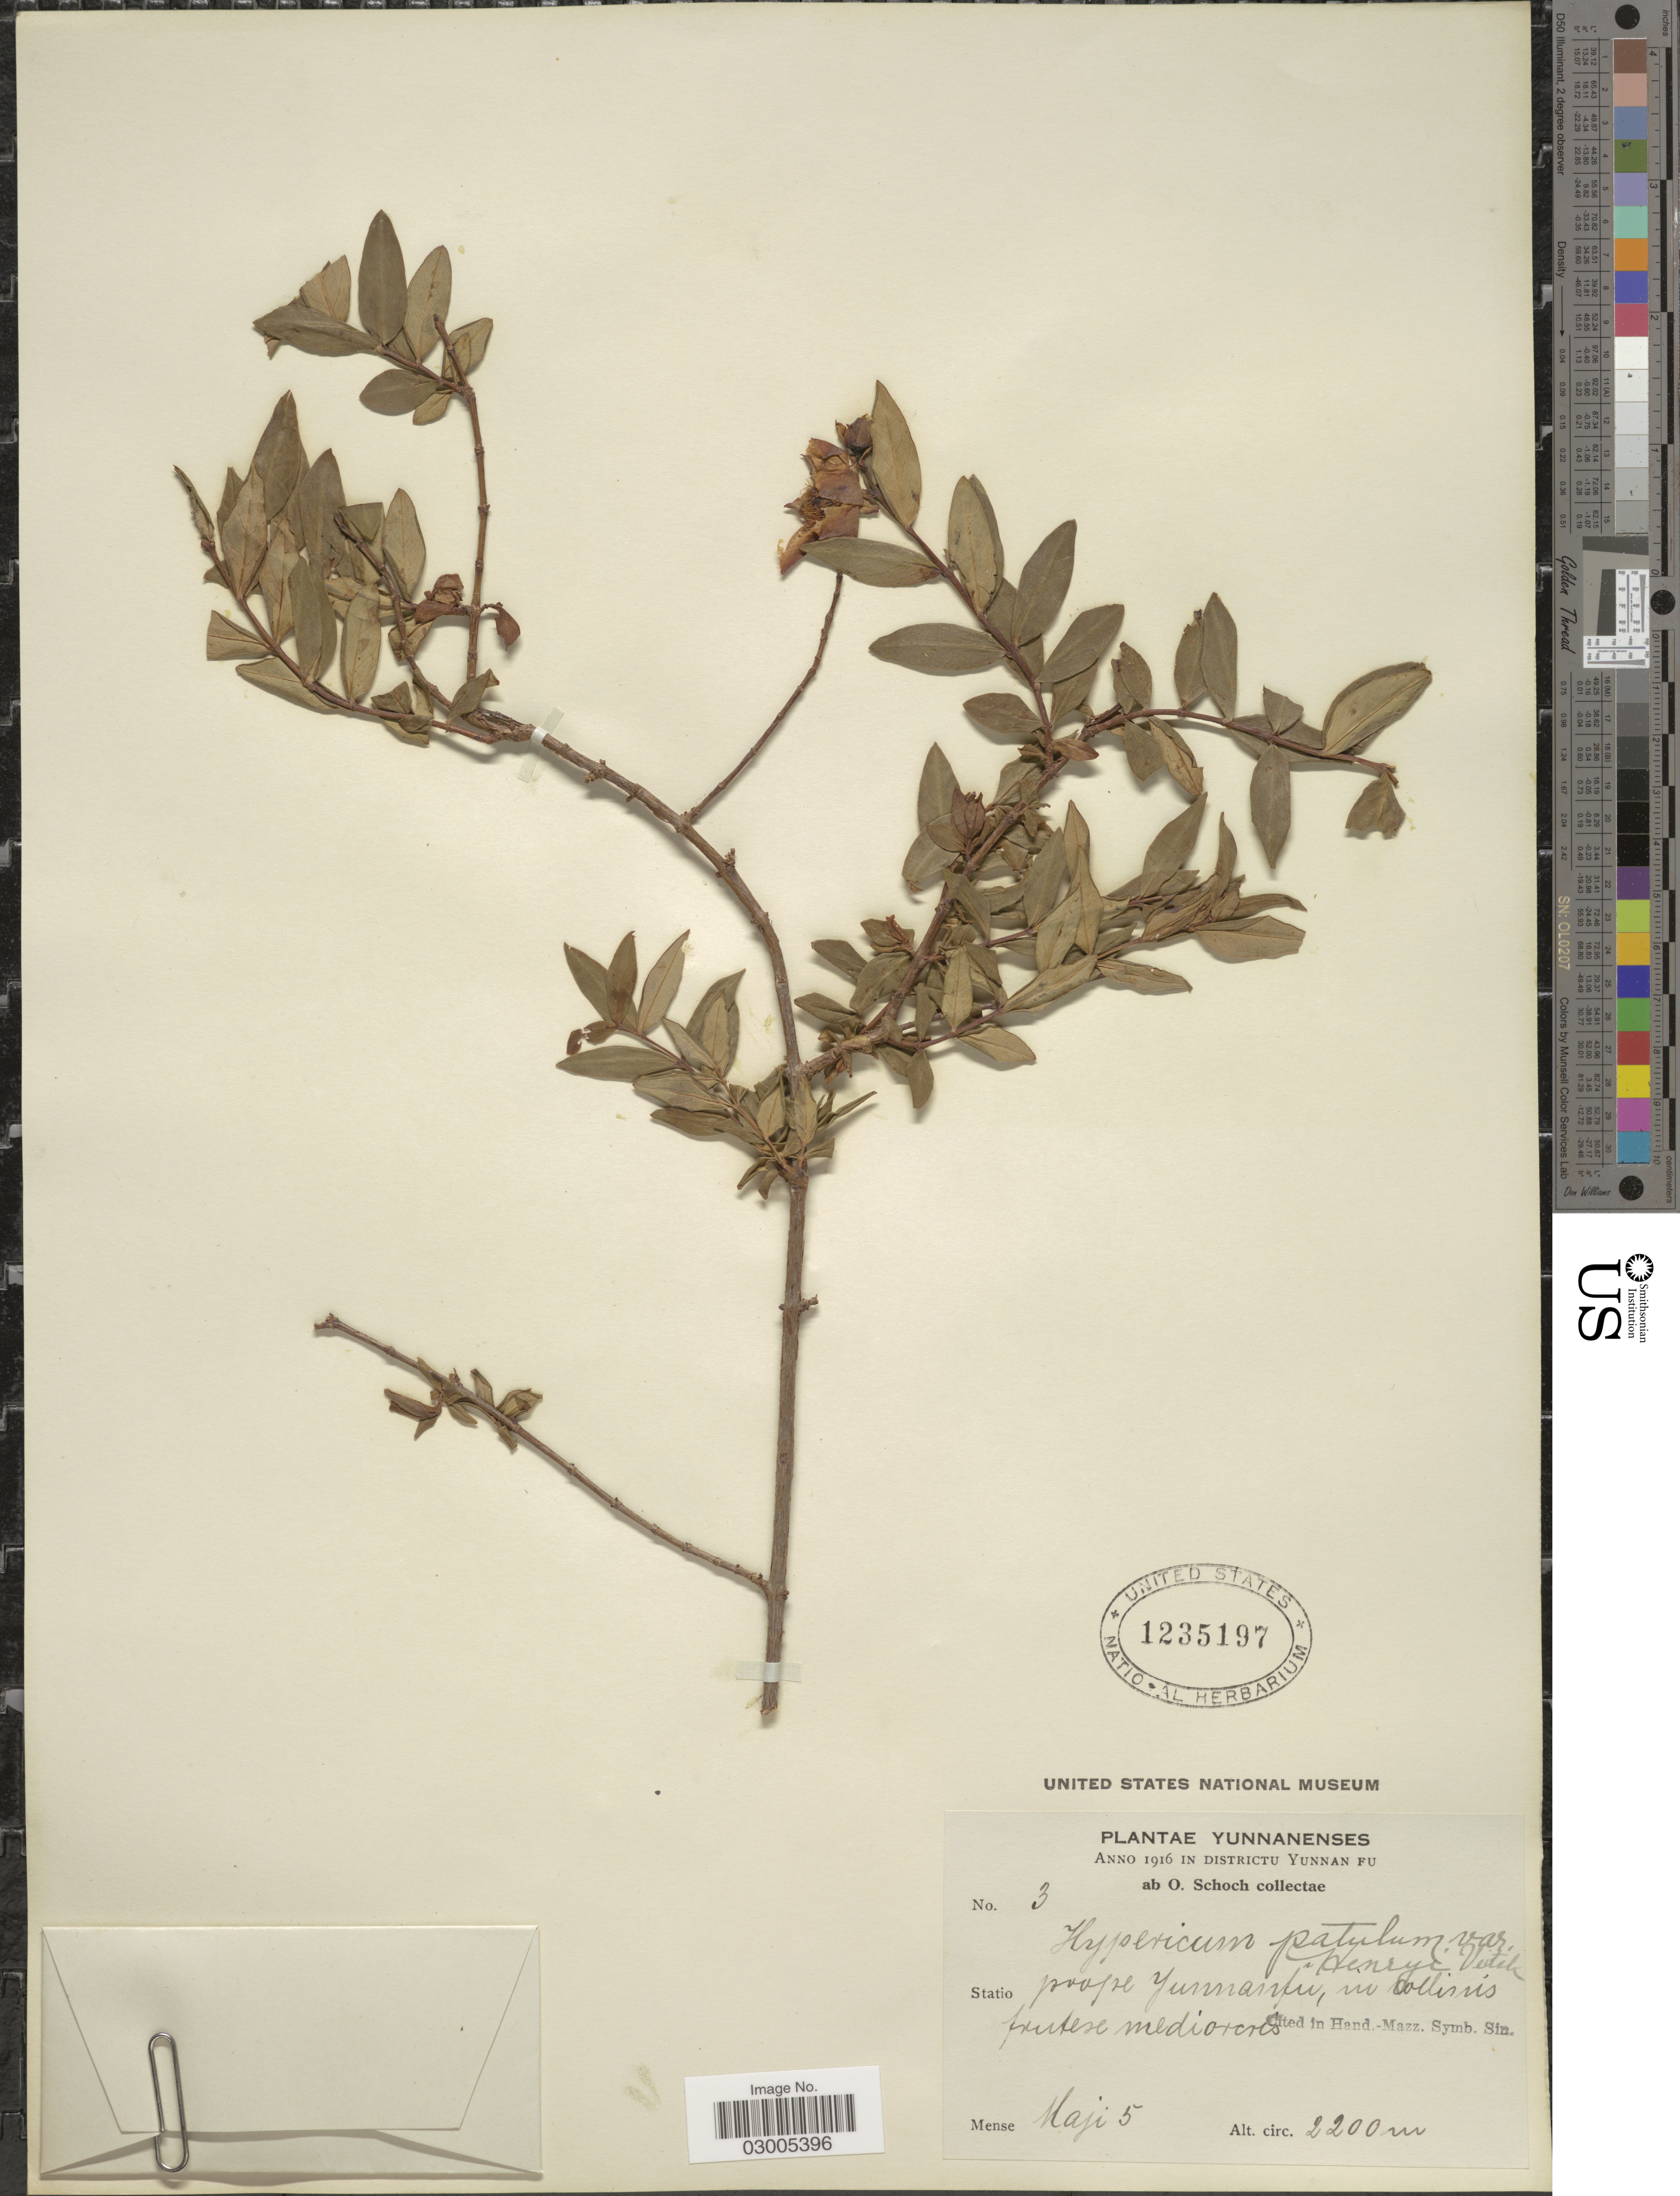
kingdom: Plantae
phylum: Tracheophyta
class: Magnoliopsida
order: Malpighiales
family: Hypericaceae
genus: Hypericum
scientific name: Hypericum patulum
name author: Thunb.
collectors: O. Schoch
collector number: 3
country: China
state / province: Yunnan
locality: Yunnaneses. Districtu Yunnan Fu. Statio prope Yunnanfu, in collinis frutese mediorcris [interpreted].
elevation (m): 2200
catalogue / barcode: US 1235197